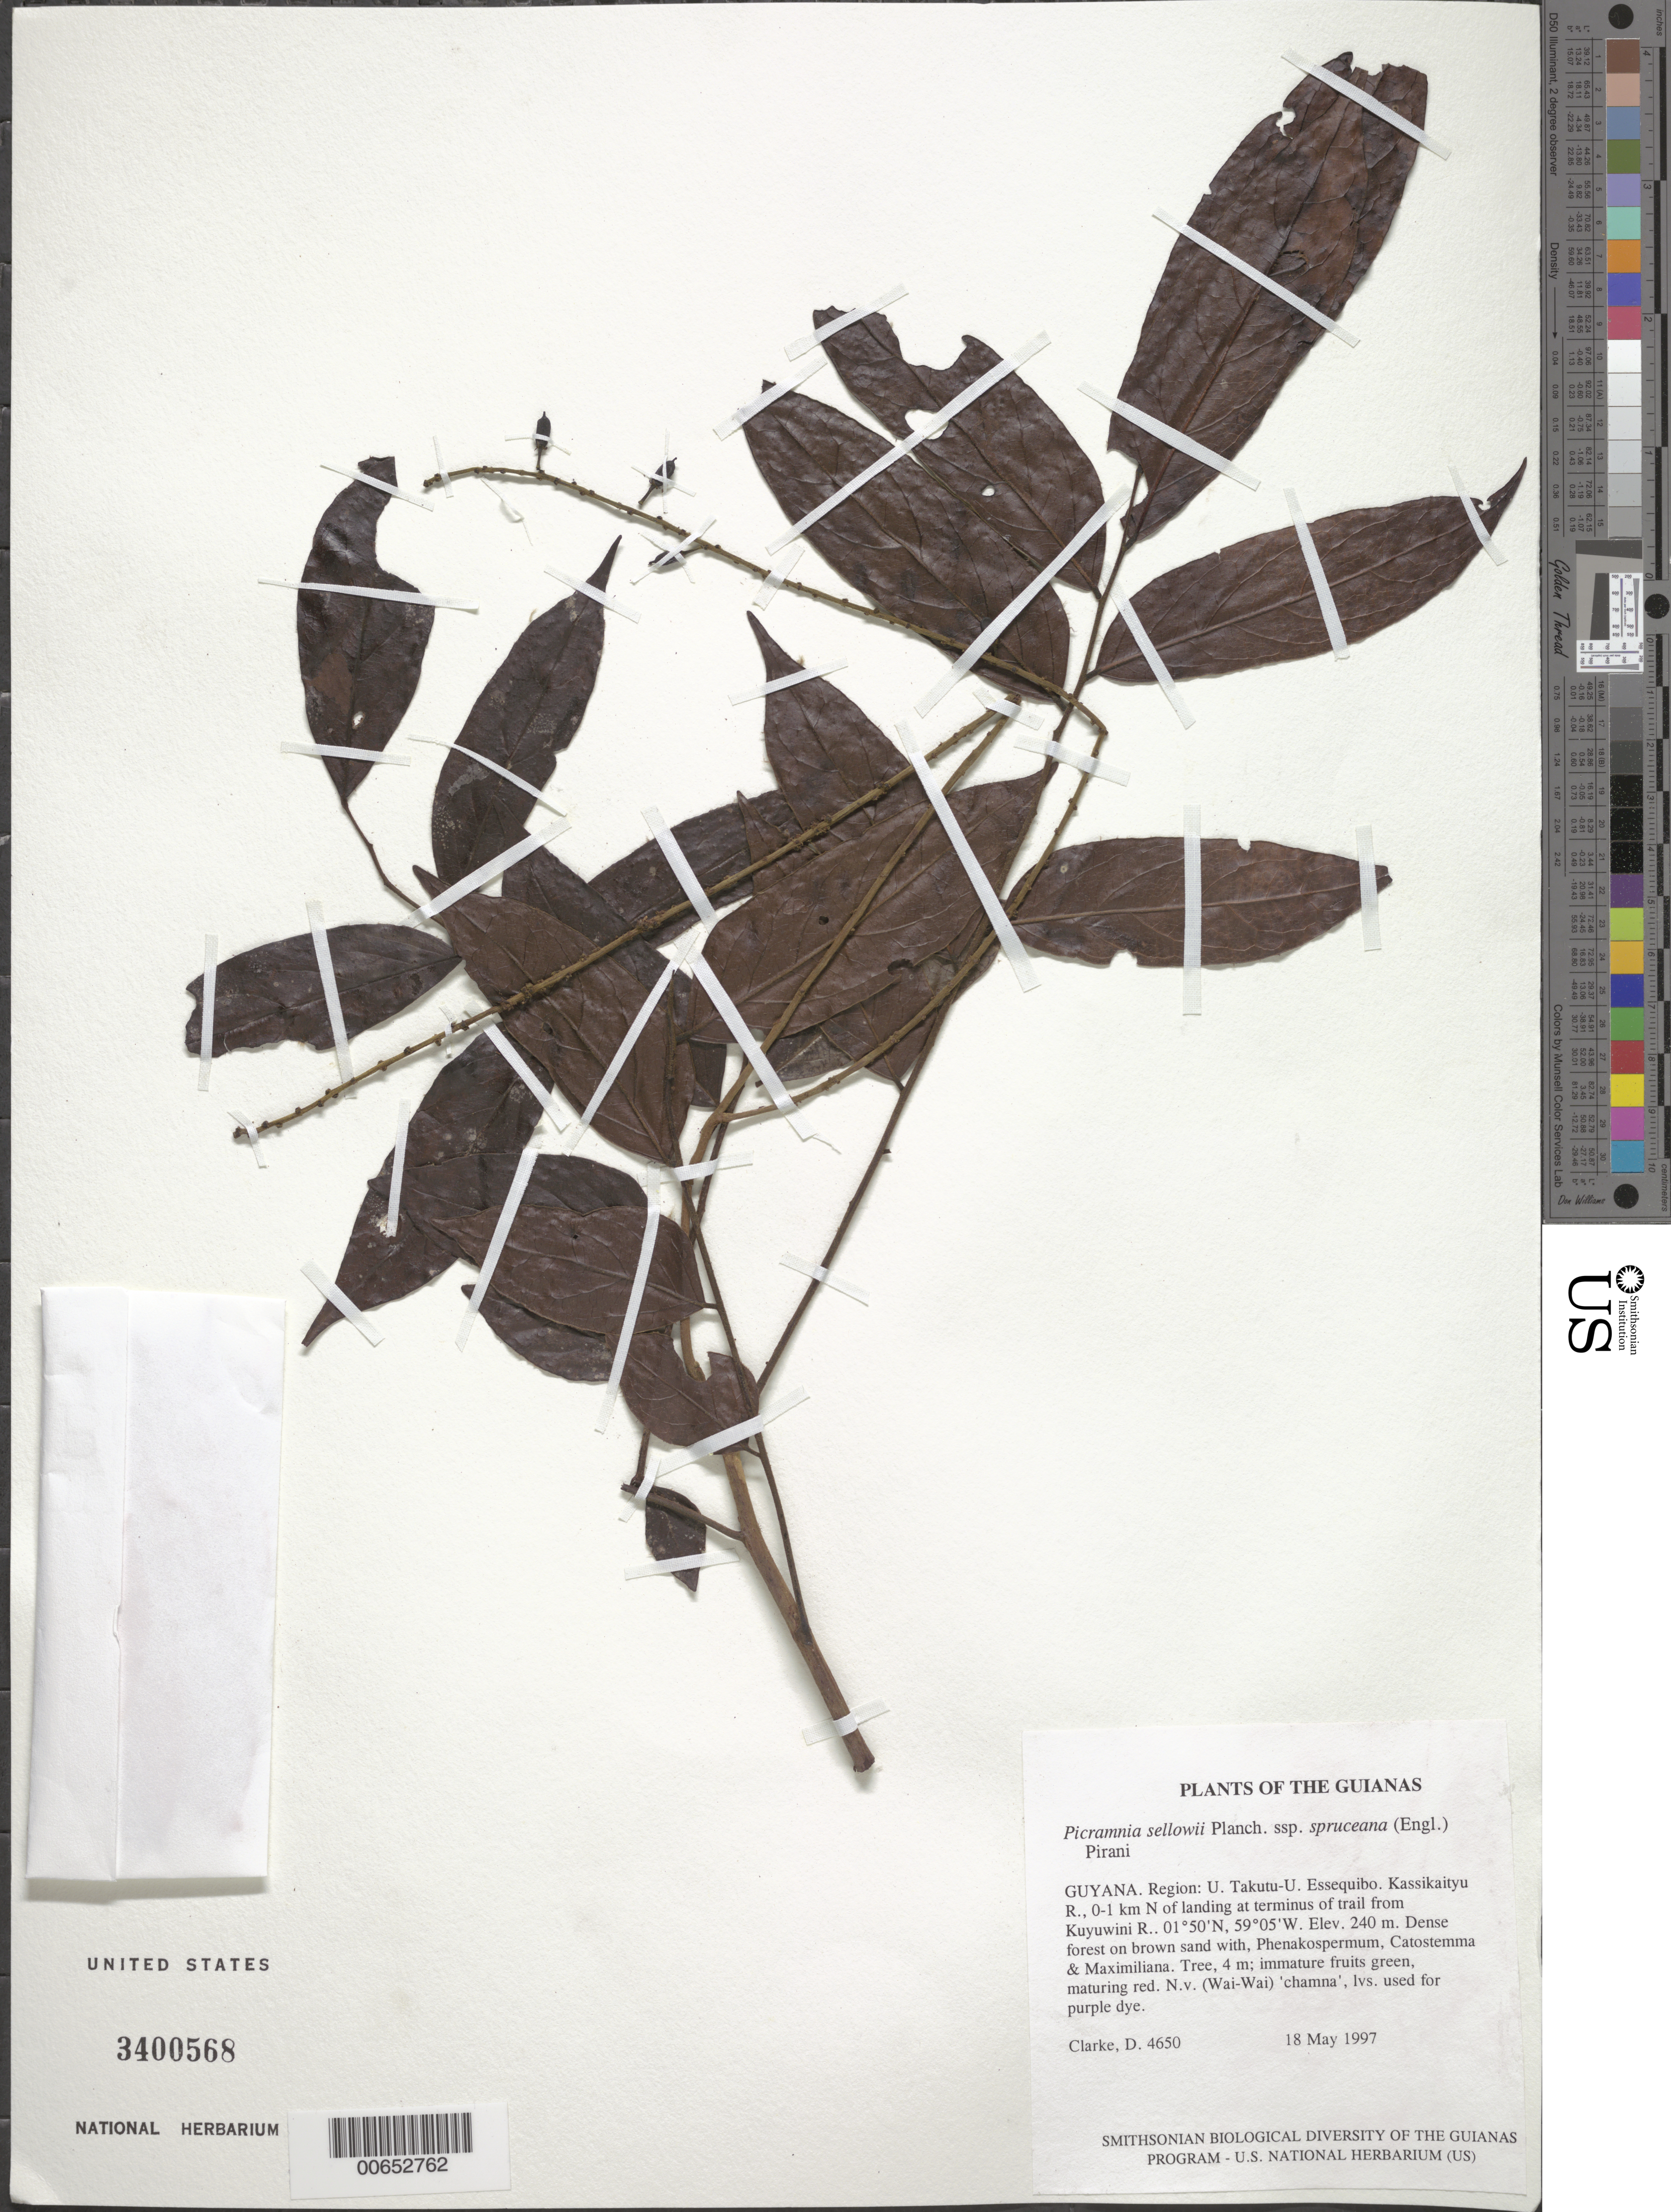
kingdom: Plantae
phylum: Tracheophyta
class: Magnoliopsida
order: Picramniales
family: Picramniaceae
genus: Picramnia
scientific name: Picramnia sellowii subsp. spruceana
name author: (Engl.) Pirani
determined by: Thomas, W. W., (NY), New York Botanical Garden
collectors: H. D. Clarke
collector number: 4650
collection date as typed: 18 May 1997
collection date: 1997-05-18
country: Guyana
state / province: U. Takutu-U. Essequibo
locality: Kassikaityu R., 0-1 km N of landing at terminus of trail from Kuyuwini R.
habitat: Dense forest on brown sand with, Phenakospermum, Catostemma & Maximiliana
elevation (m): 240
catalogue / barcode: US 3400568